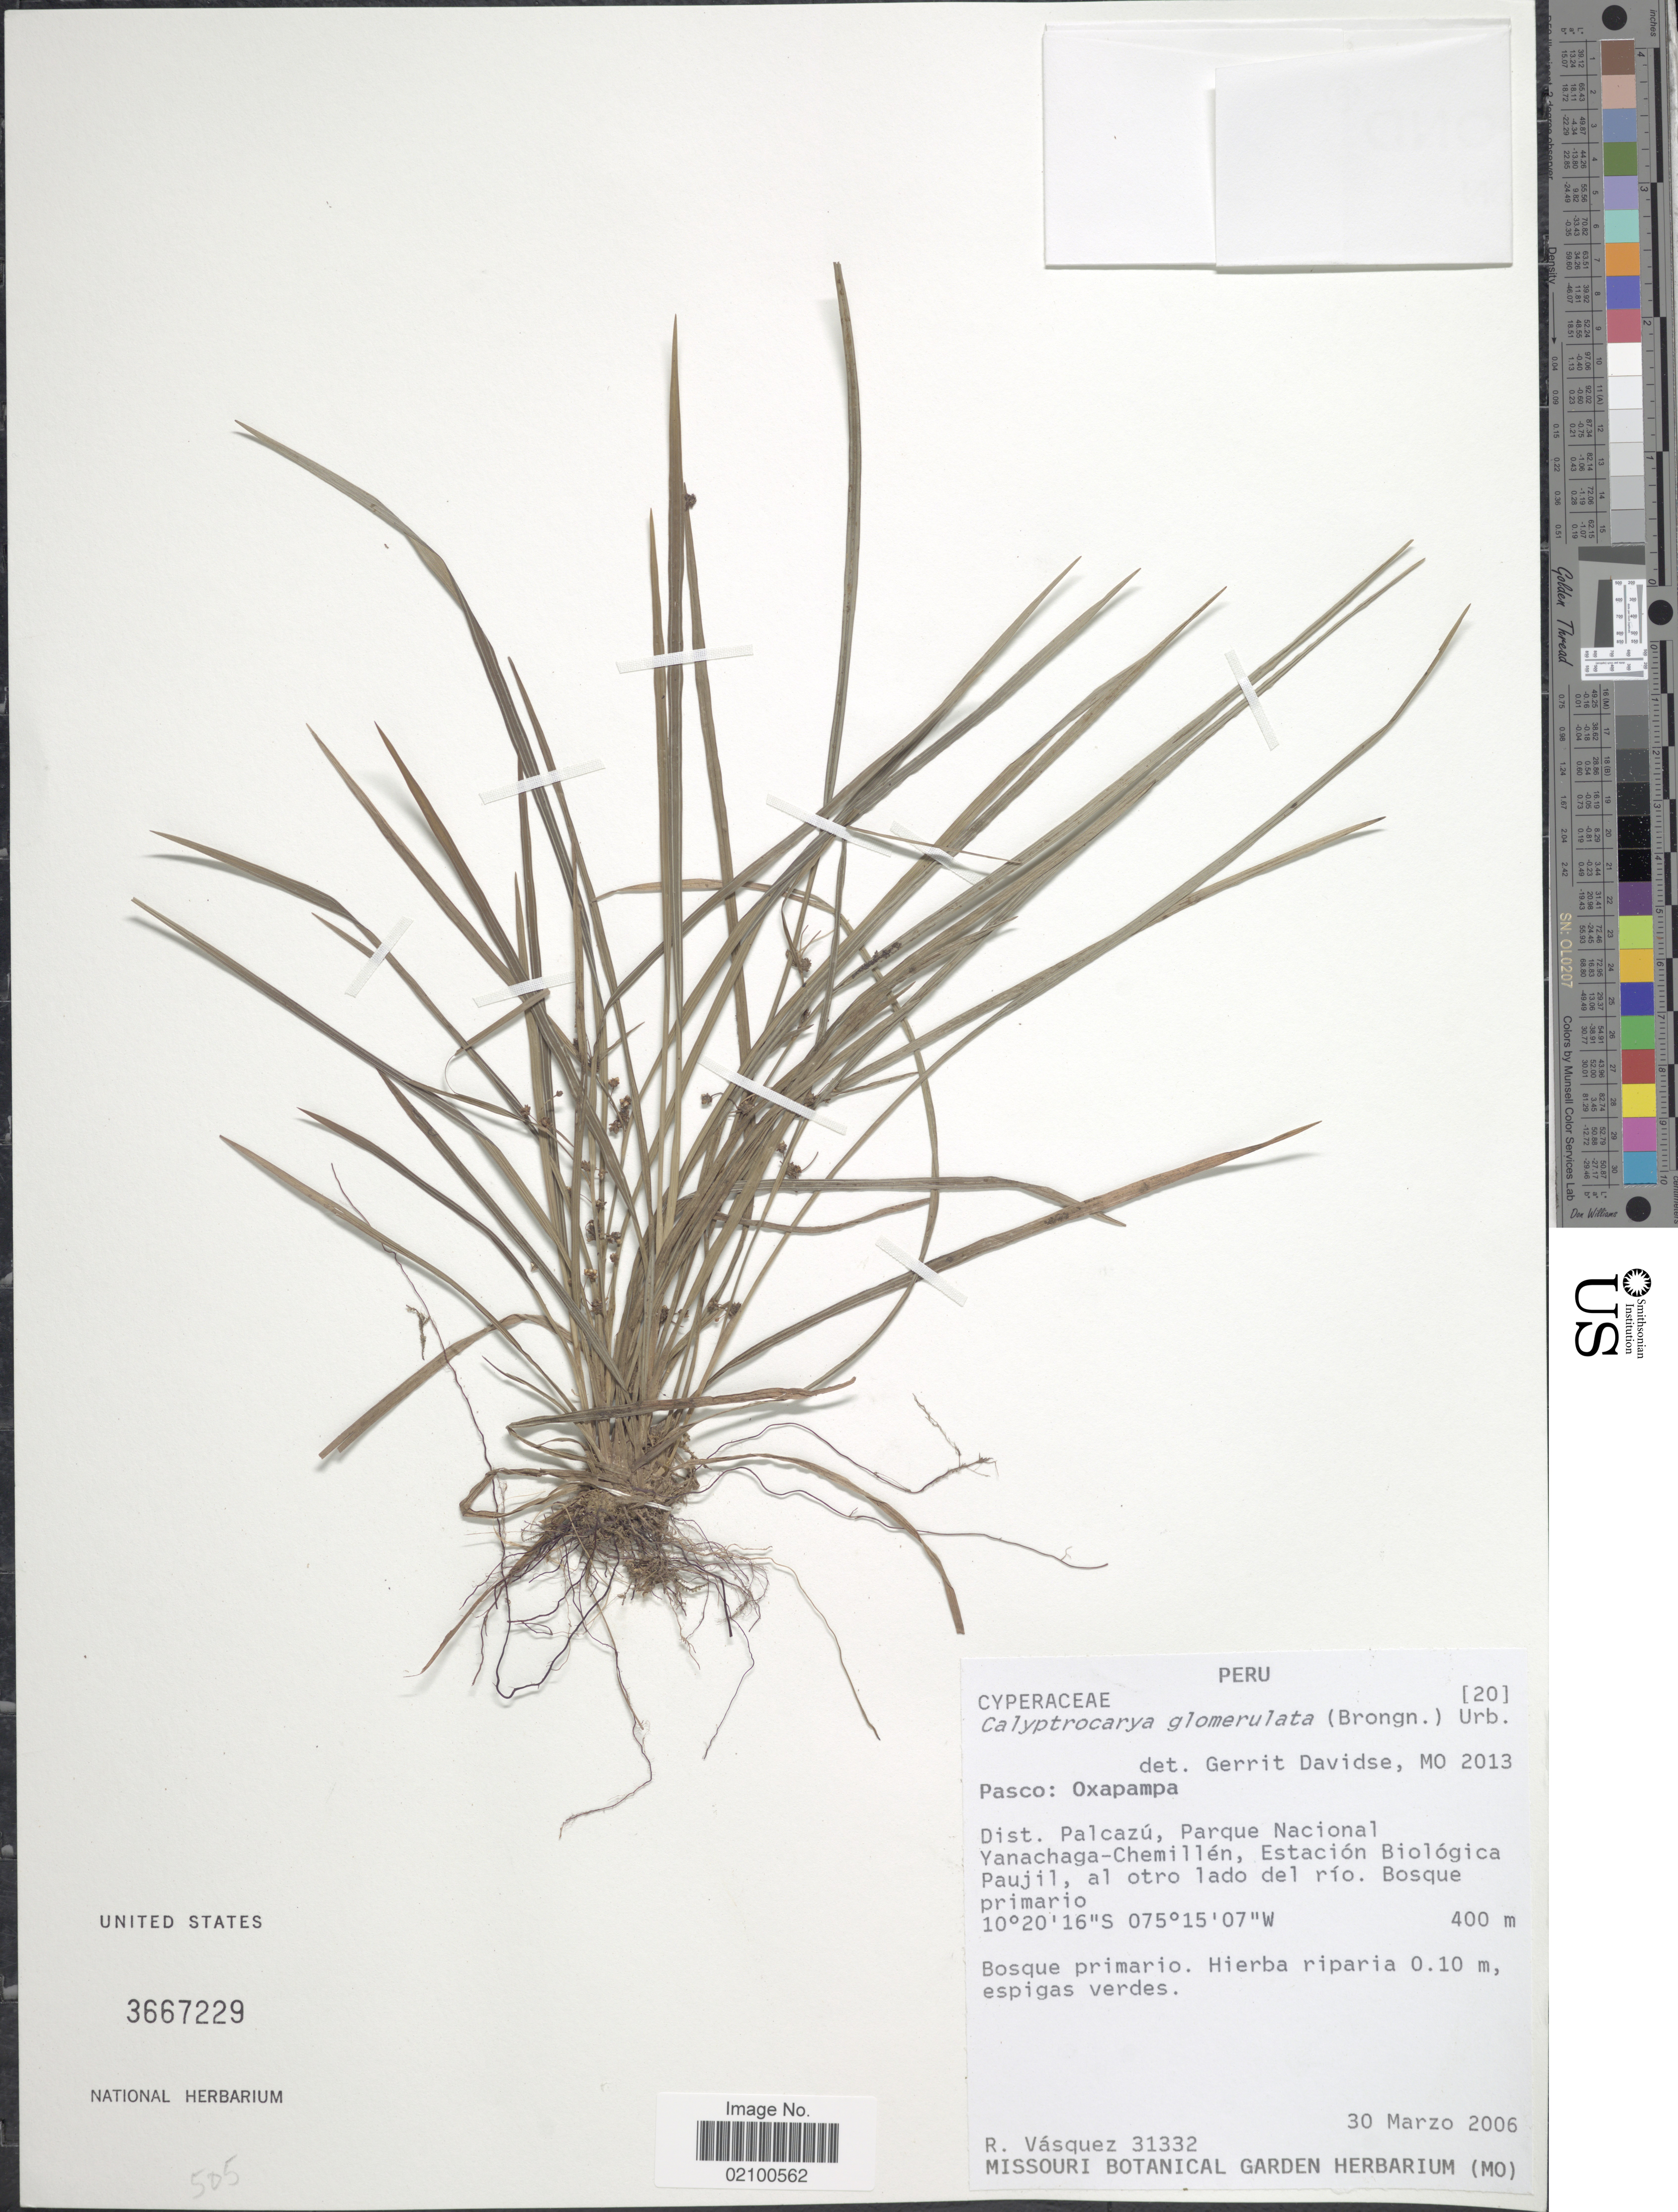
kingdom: Plantae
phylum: Tracheophyta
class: Liliopsida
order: Poales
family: Cyperaceae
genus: Calyptrocarya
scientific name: Calyptrocarya glomerulata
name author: (Brongn.) Urb.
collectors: R. Vásquez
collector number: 31332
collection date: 2006-03-30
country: Peru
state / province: Pasco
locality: Pasco: Oxapampa. Dist. Palcazu, Parque Nacional Yanachaga-Chemillen, Estacion Biologica Paujil, al otro lado del rio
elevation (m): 400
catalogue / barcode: US 3667229